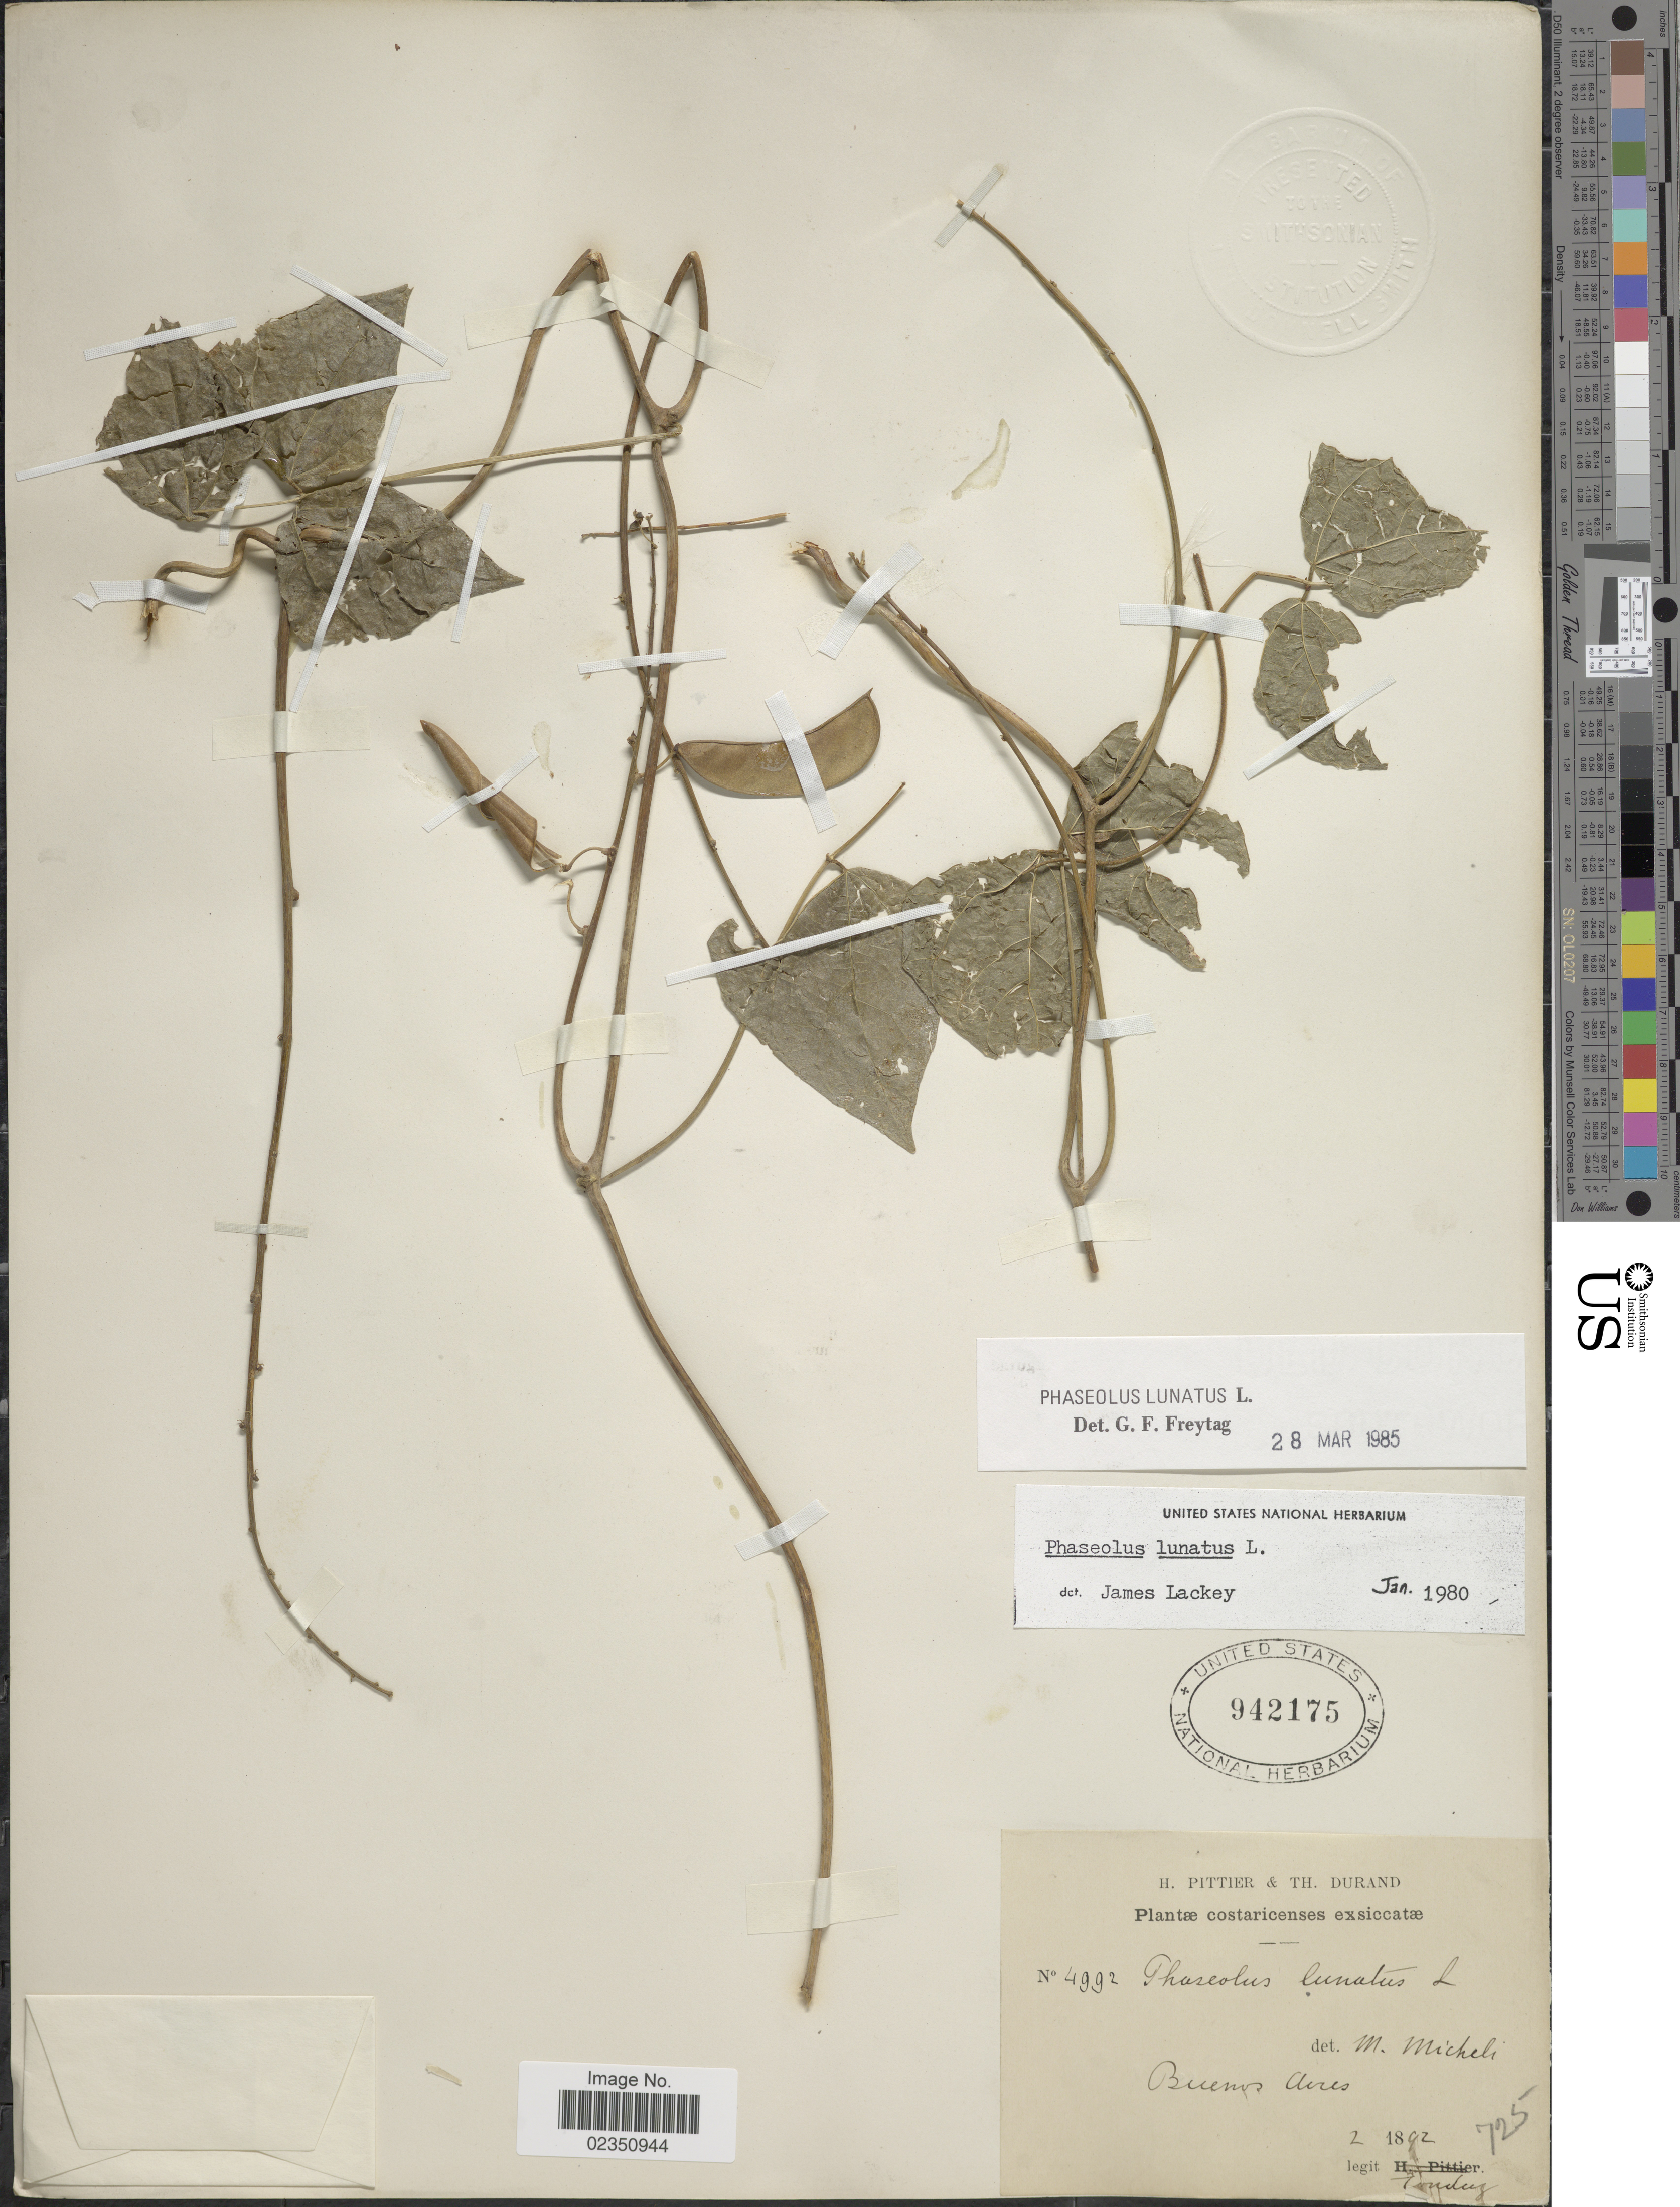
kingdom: Plantae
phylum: Tracheophyta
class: Magnoliopsida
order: Fabales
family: Fabaceae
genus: Phaseolus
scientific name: Phaseolus lunatus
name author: L.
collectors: A. Tonduz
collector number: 4992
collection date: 1892-02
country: Costa Rica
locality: Buenos Aires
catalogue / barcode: US 942175